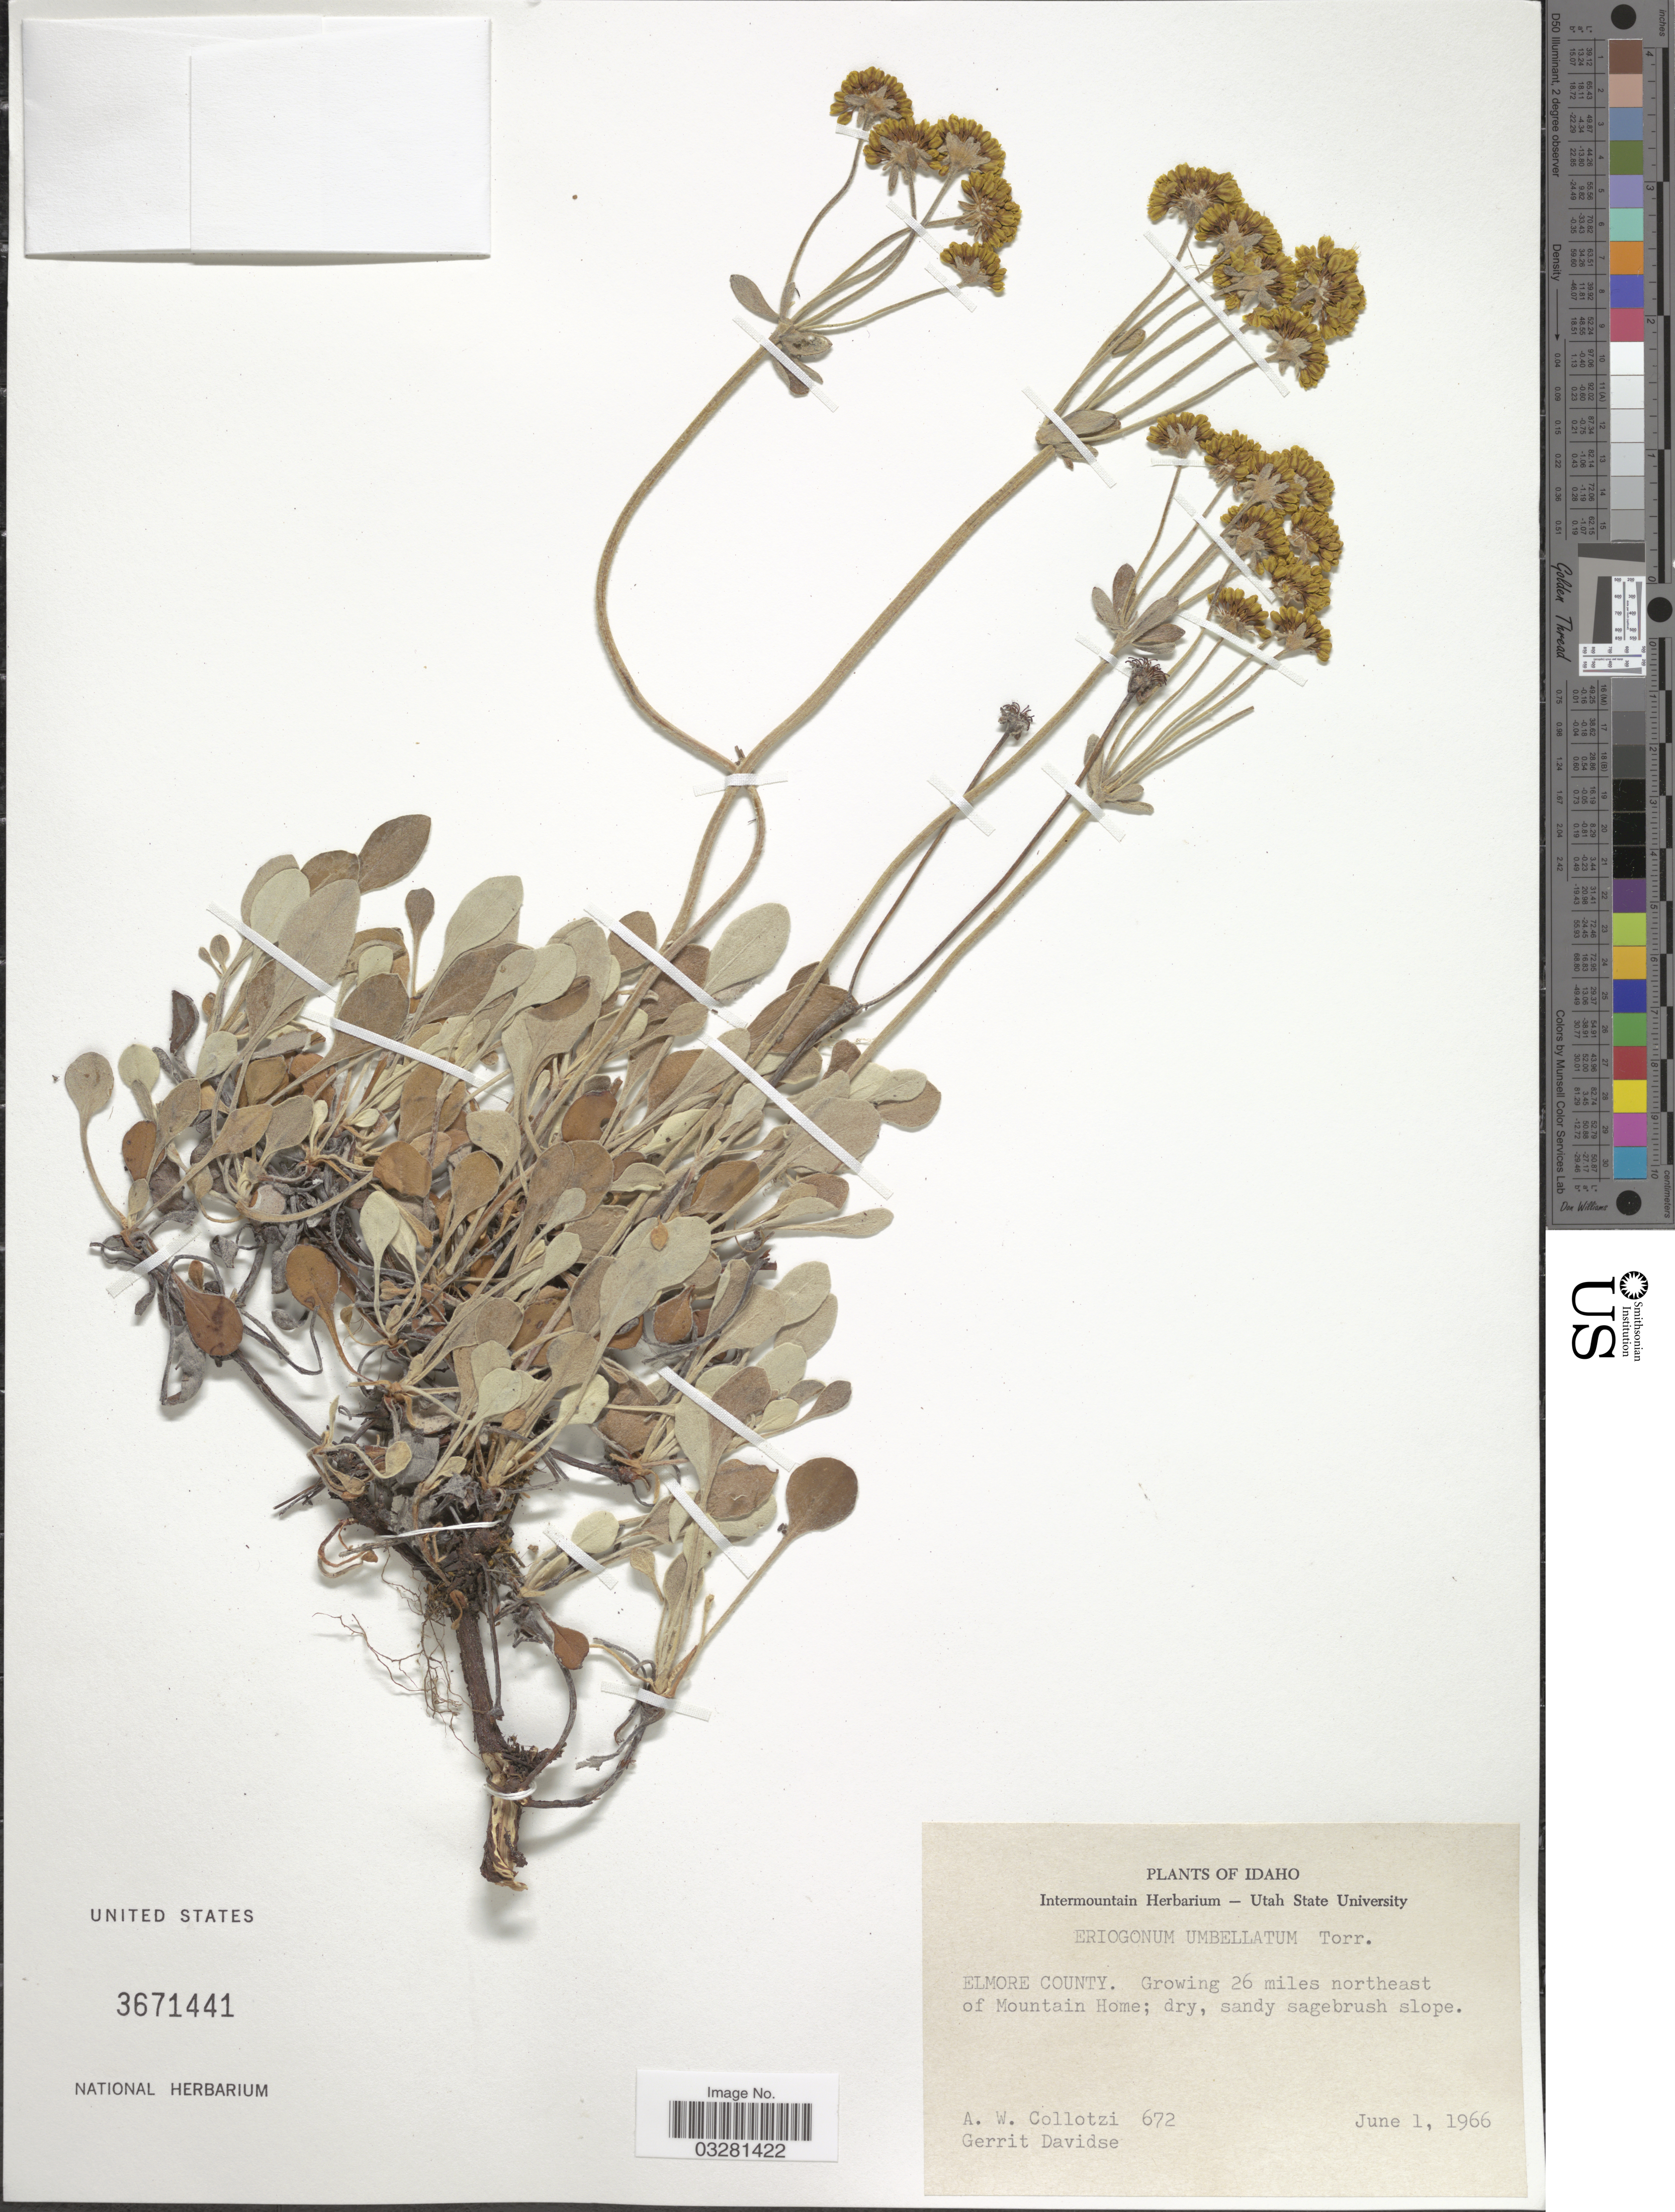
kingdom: Plantae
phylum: Tracheophyta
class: Magnoliopsida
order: Caryophyllales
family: Polygonaceae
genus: Eriogonum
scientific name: Eriogonum biumbellatum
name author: Rydb.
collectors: A. W. Collotzi & G. Davidse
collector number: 672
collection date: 1966-06-01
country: United States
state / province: Idaho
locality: Elmore County. 26 miles northeast of Mountain Home.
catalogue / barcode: US 3671441